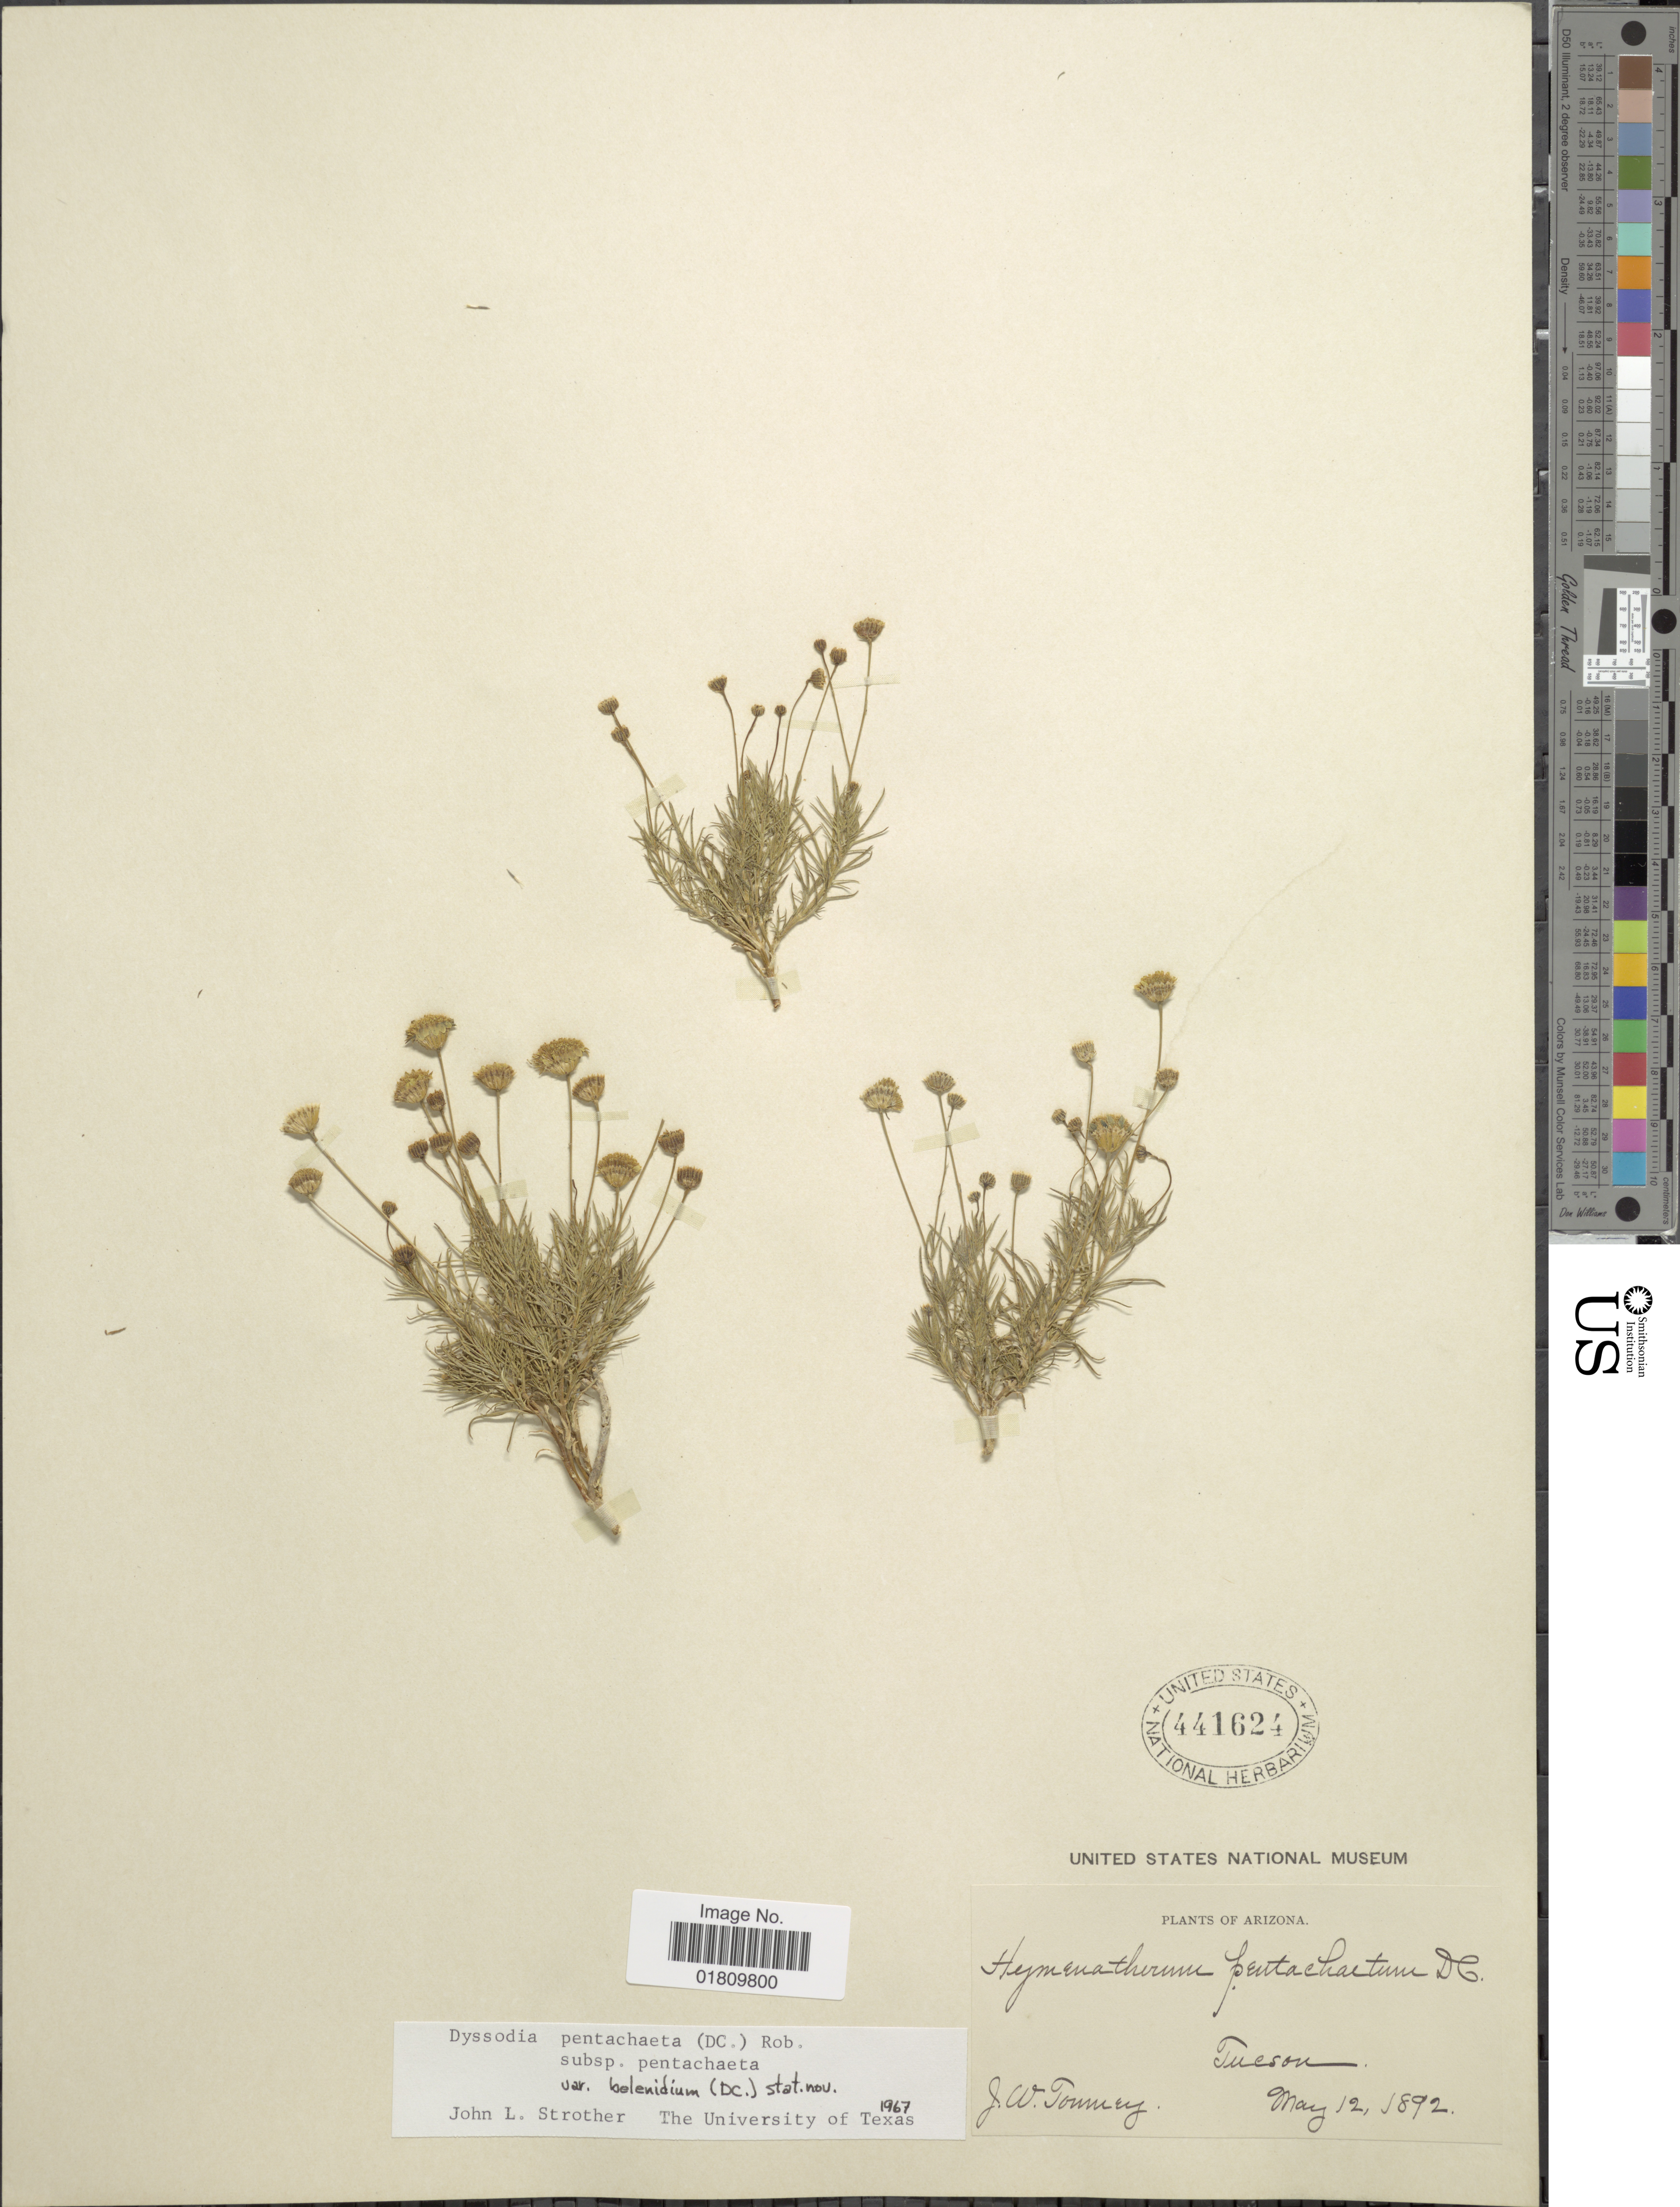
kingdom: Plantae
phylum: Tracheophyta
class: Magnoliopsida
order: Asterales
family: Asteraceae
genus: Thymophylla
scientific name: Thymophylla pentachaeta var. belenidium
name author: (DC.) Strother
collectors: J. Tourney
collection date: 1892-05-12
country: United States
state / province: Arizona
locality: Tucson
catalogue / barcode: US 441624